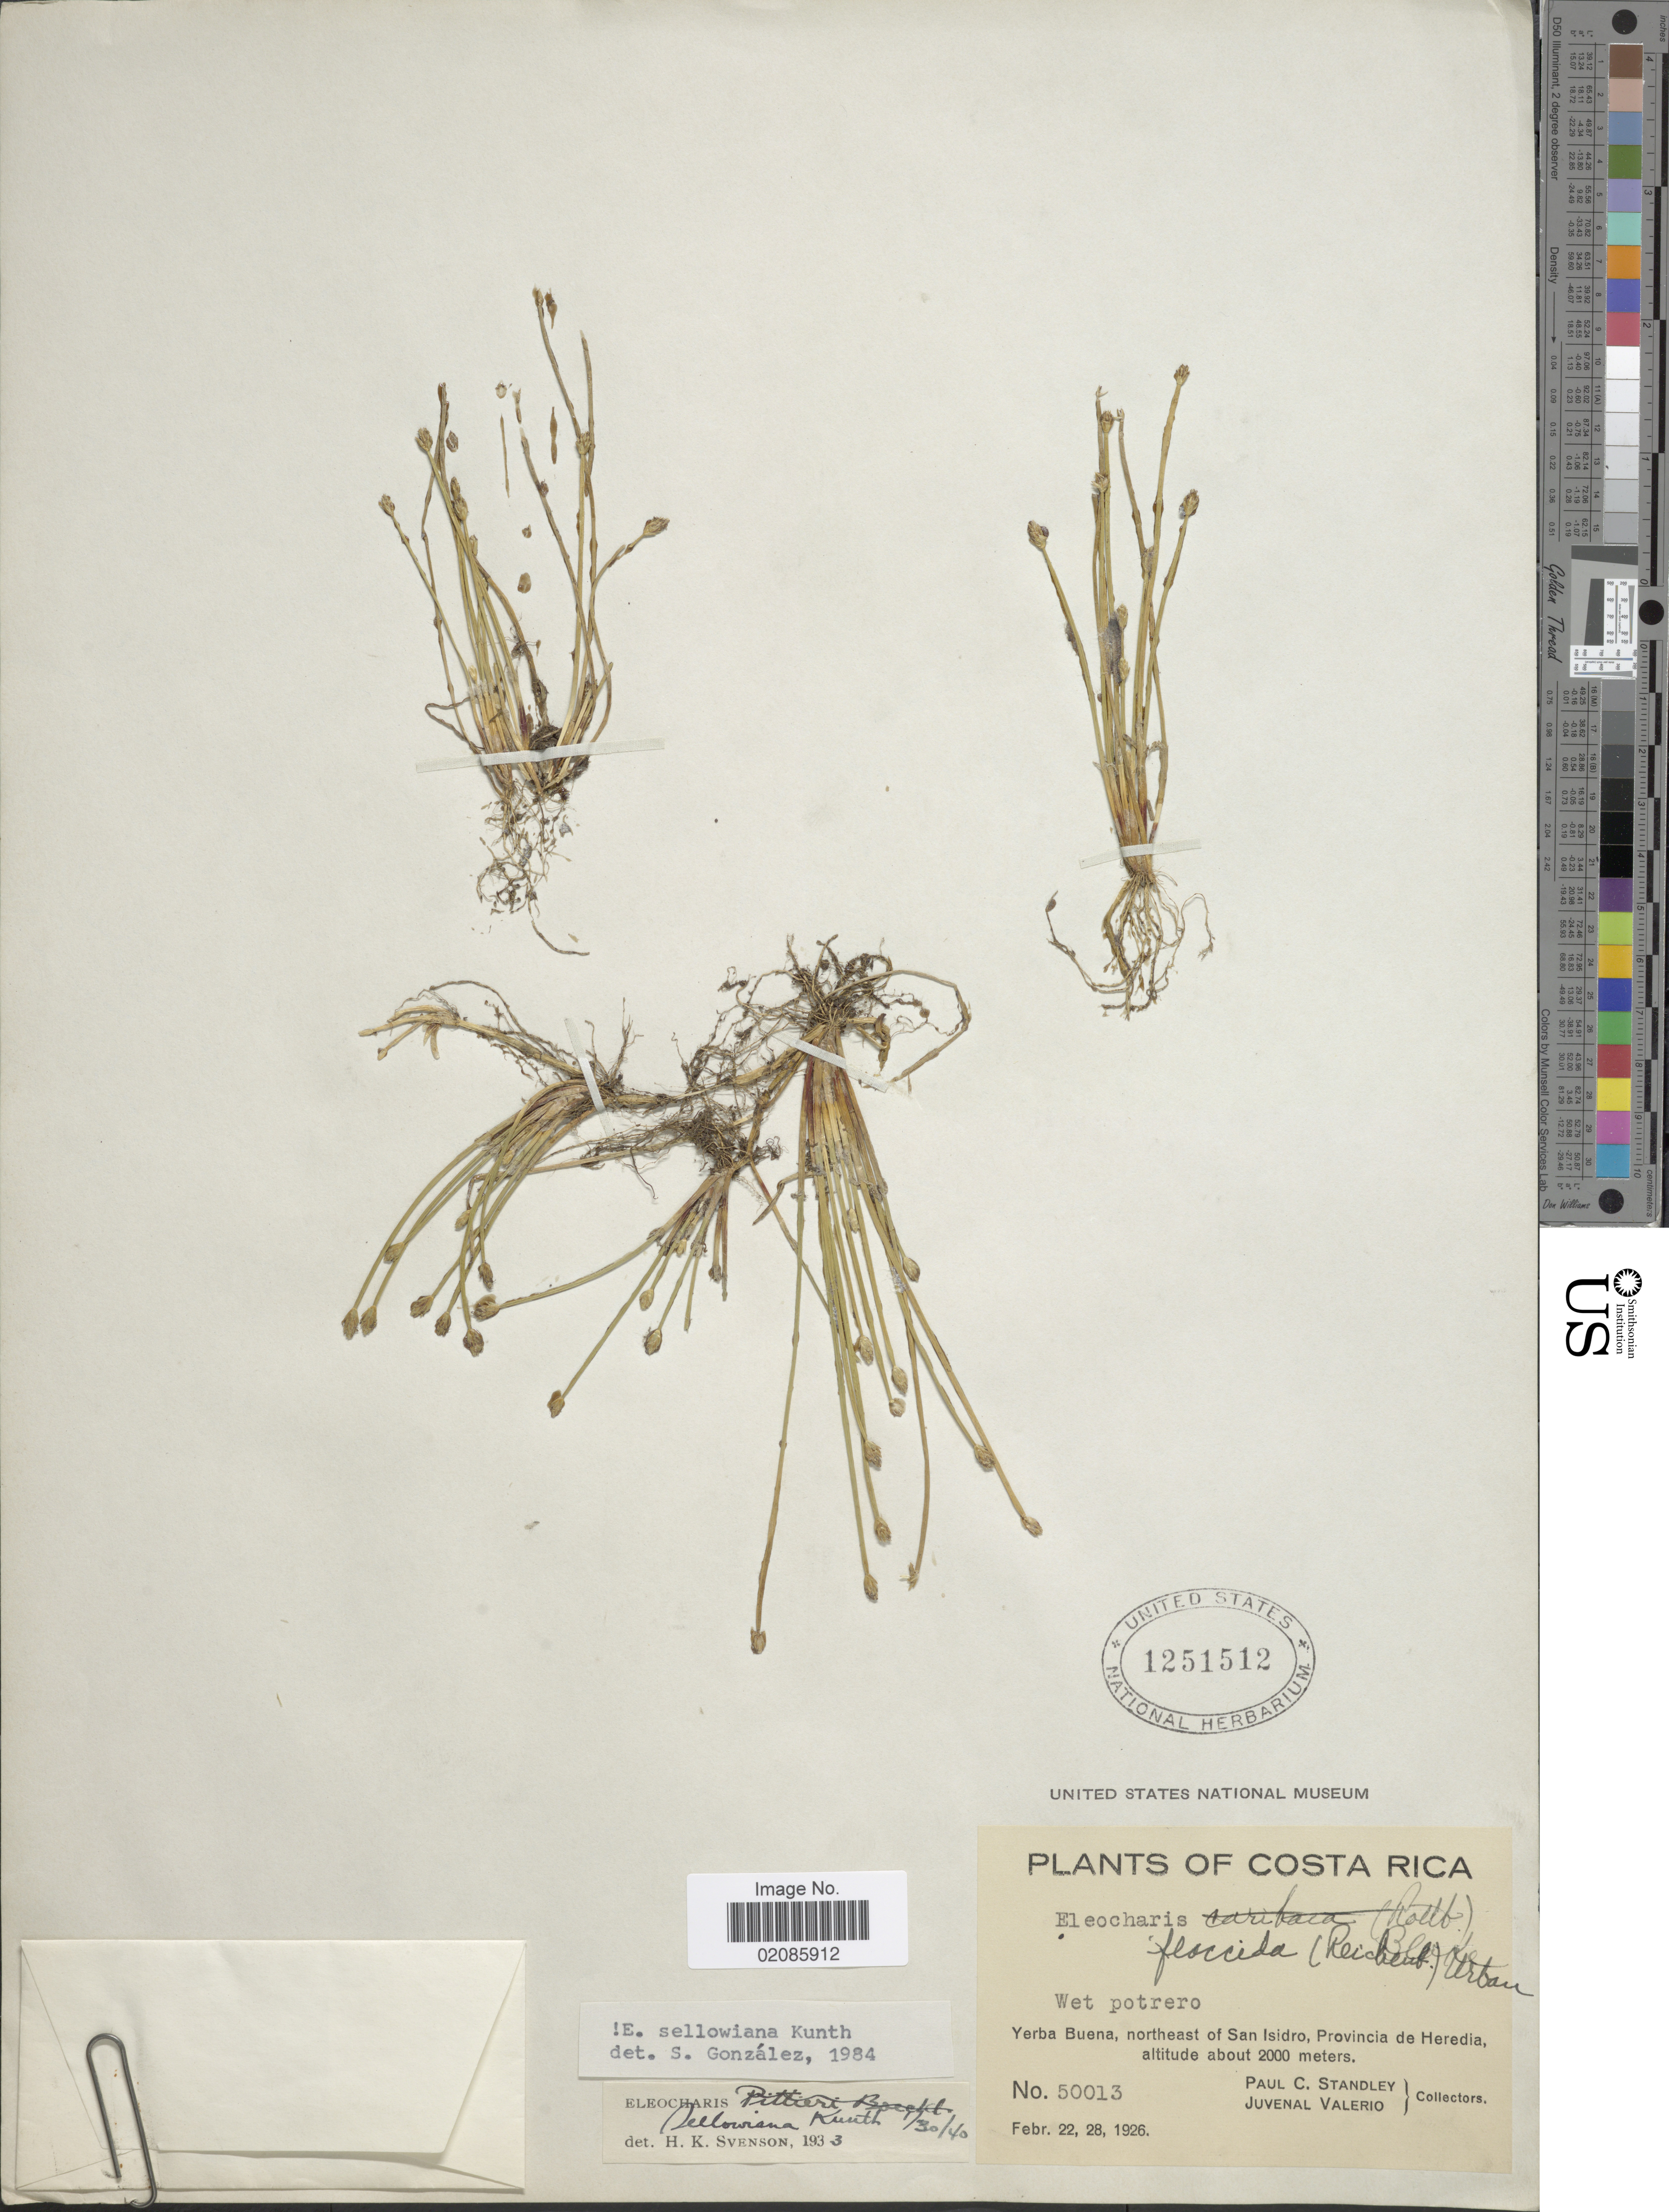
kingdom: Plantae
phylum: Tracheophyta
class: Liliopsida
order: Poales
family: Cyperaceae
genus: Eleocharis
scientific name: Eleocharis sellowiana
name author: Kunth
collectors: P. C. Standley & J. Valerio R.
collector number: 50013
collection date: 1926-02-22/1926-02-28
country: Costa Rica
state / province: Heredia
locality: Yerba Buena, northeast of San Isidro, Provincia de Heredia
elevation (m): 2000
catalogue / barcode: US 1251512